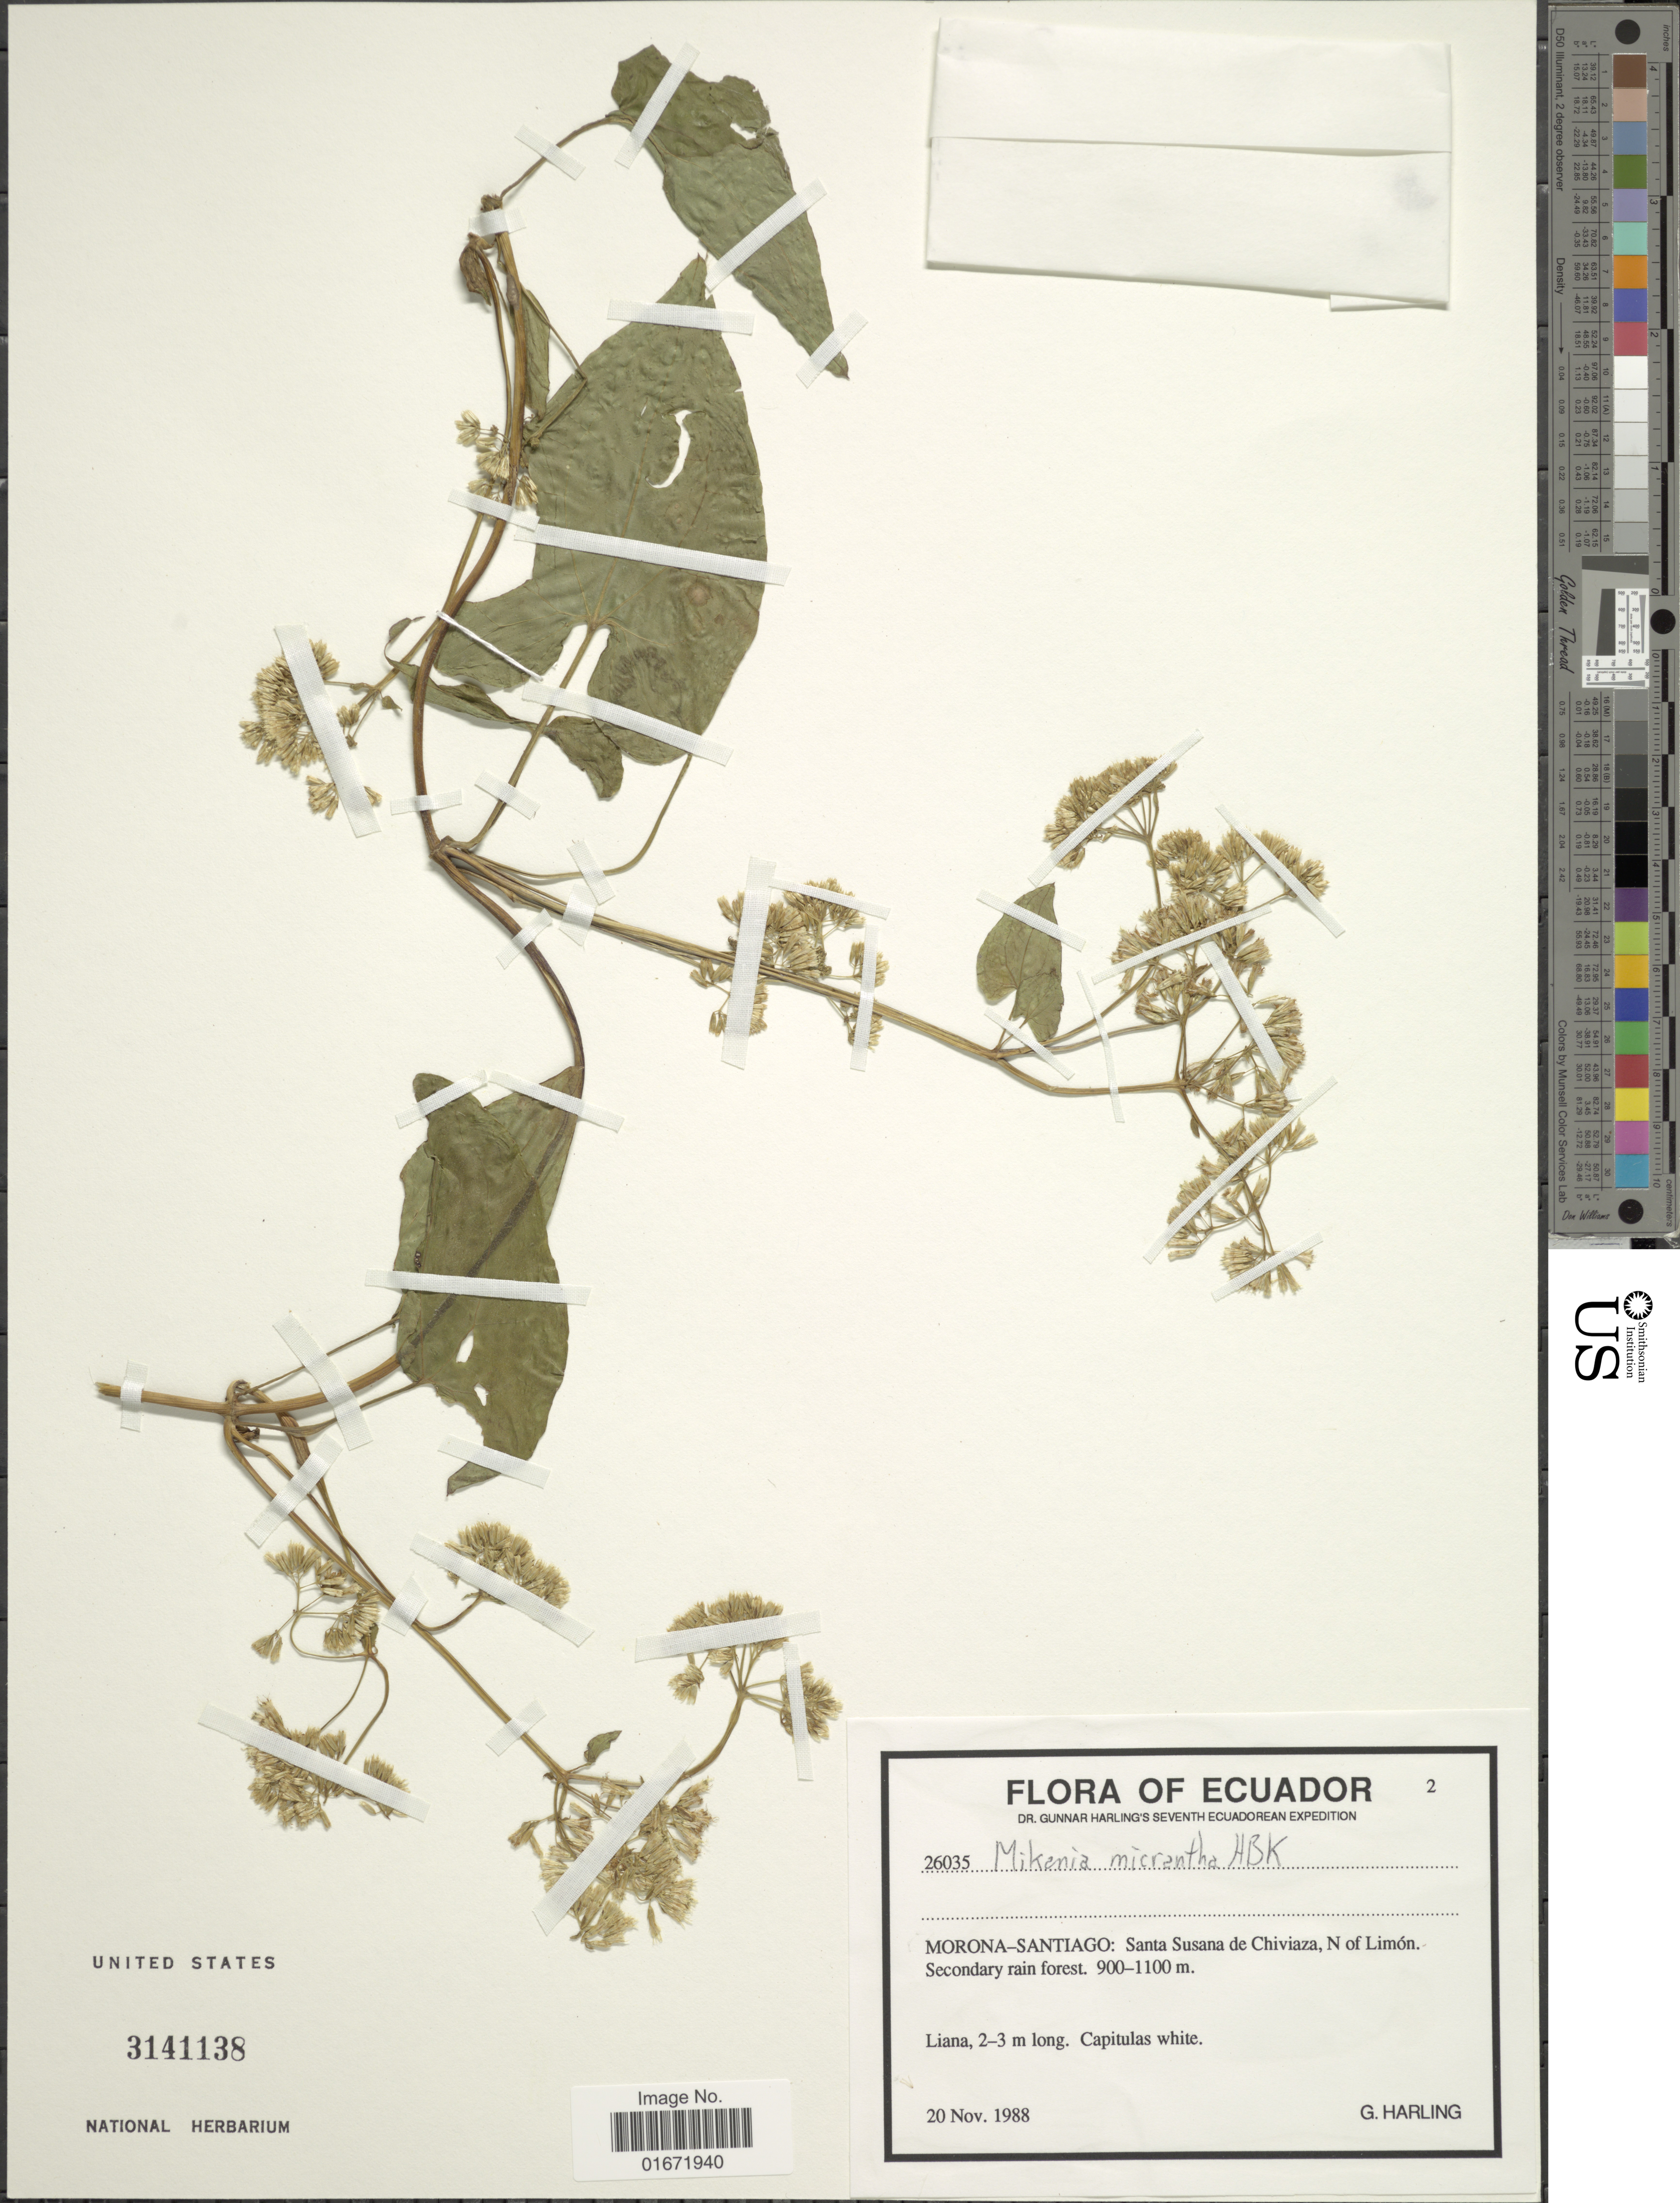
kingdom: Plantae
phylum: Tracheophyta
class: Magnoliopsida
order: Asterales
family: Asteraceae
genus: Mikania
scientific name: Mikania micrantha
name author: Kunth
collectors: G. Harling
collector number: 26035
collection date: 1988-11-20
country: Ecuador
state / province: Morona-Santiago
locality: Morona-Santiago: Santa Susana de Chiviaza, N of Limón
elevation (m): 900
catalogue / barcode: US 3141138